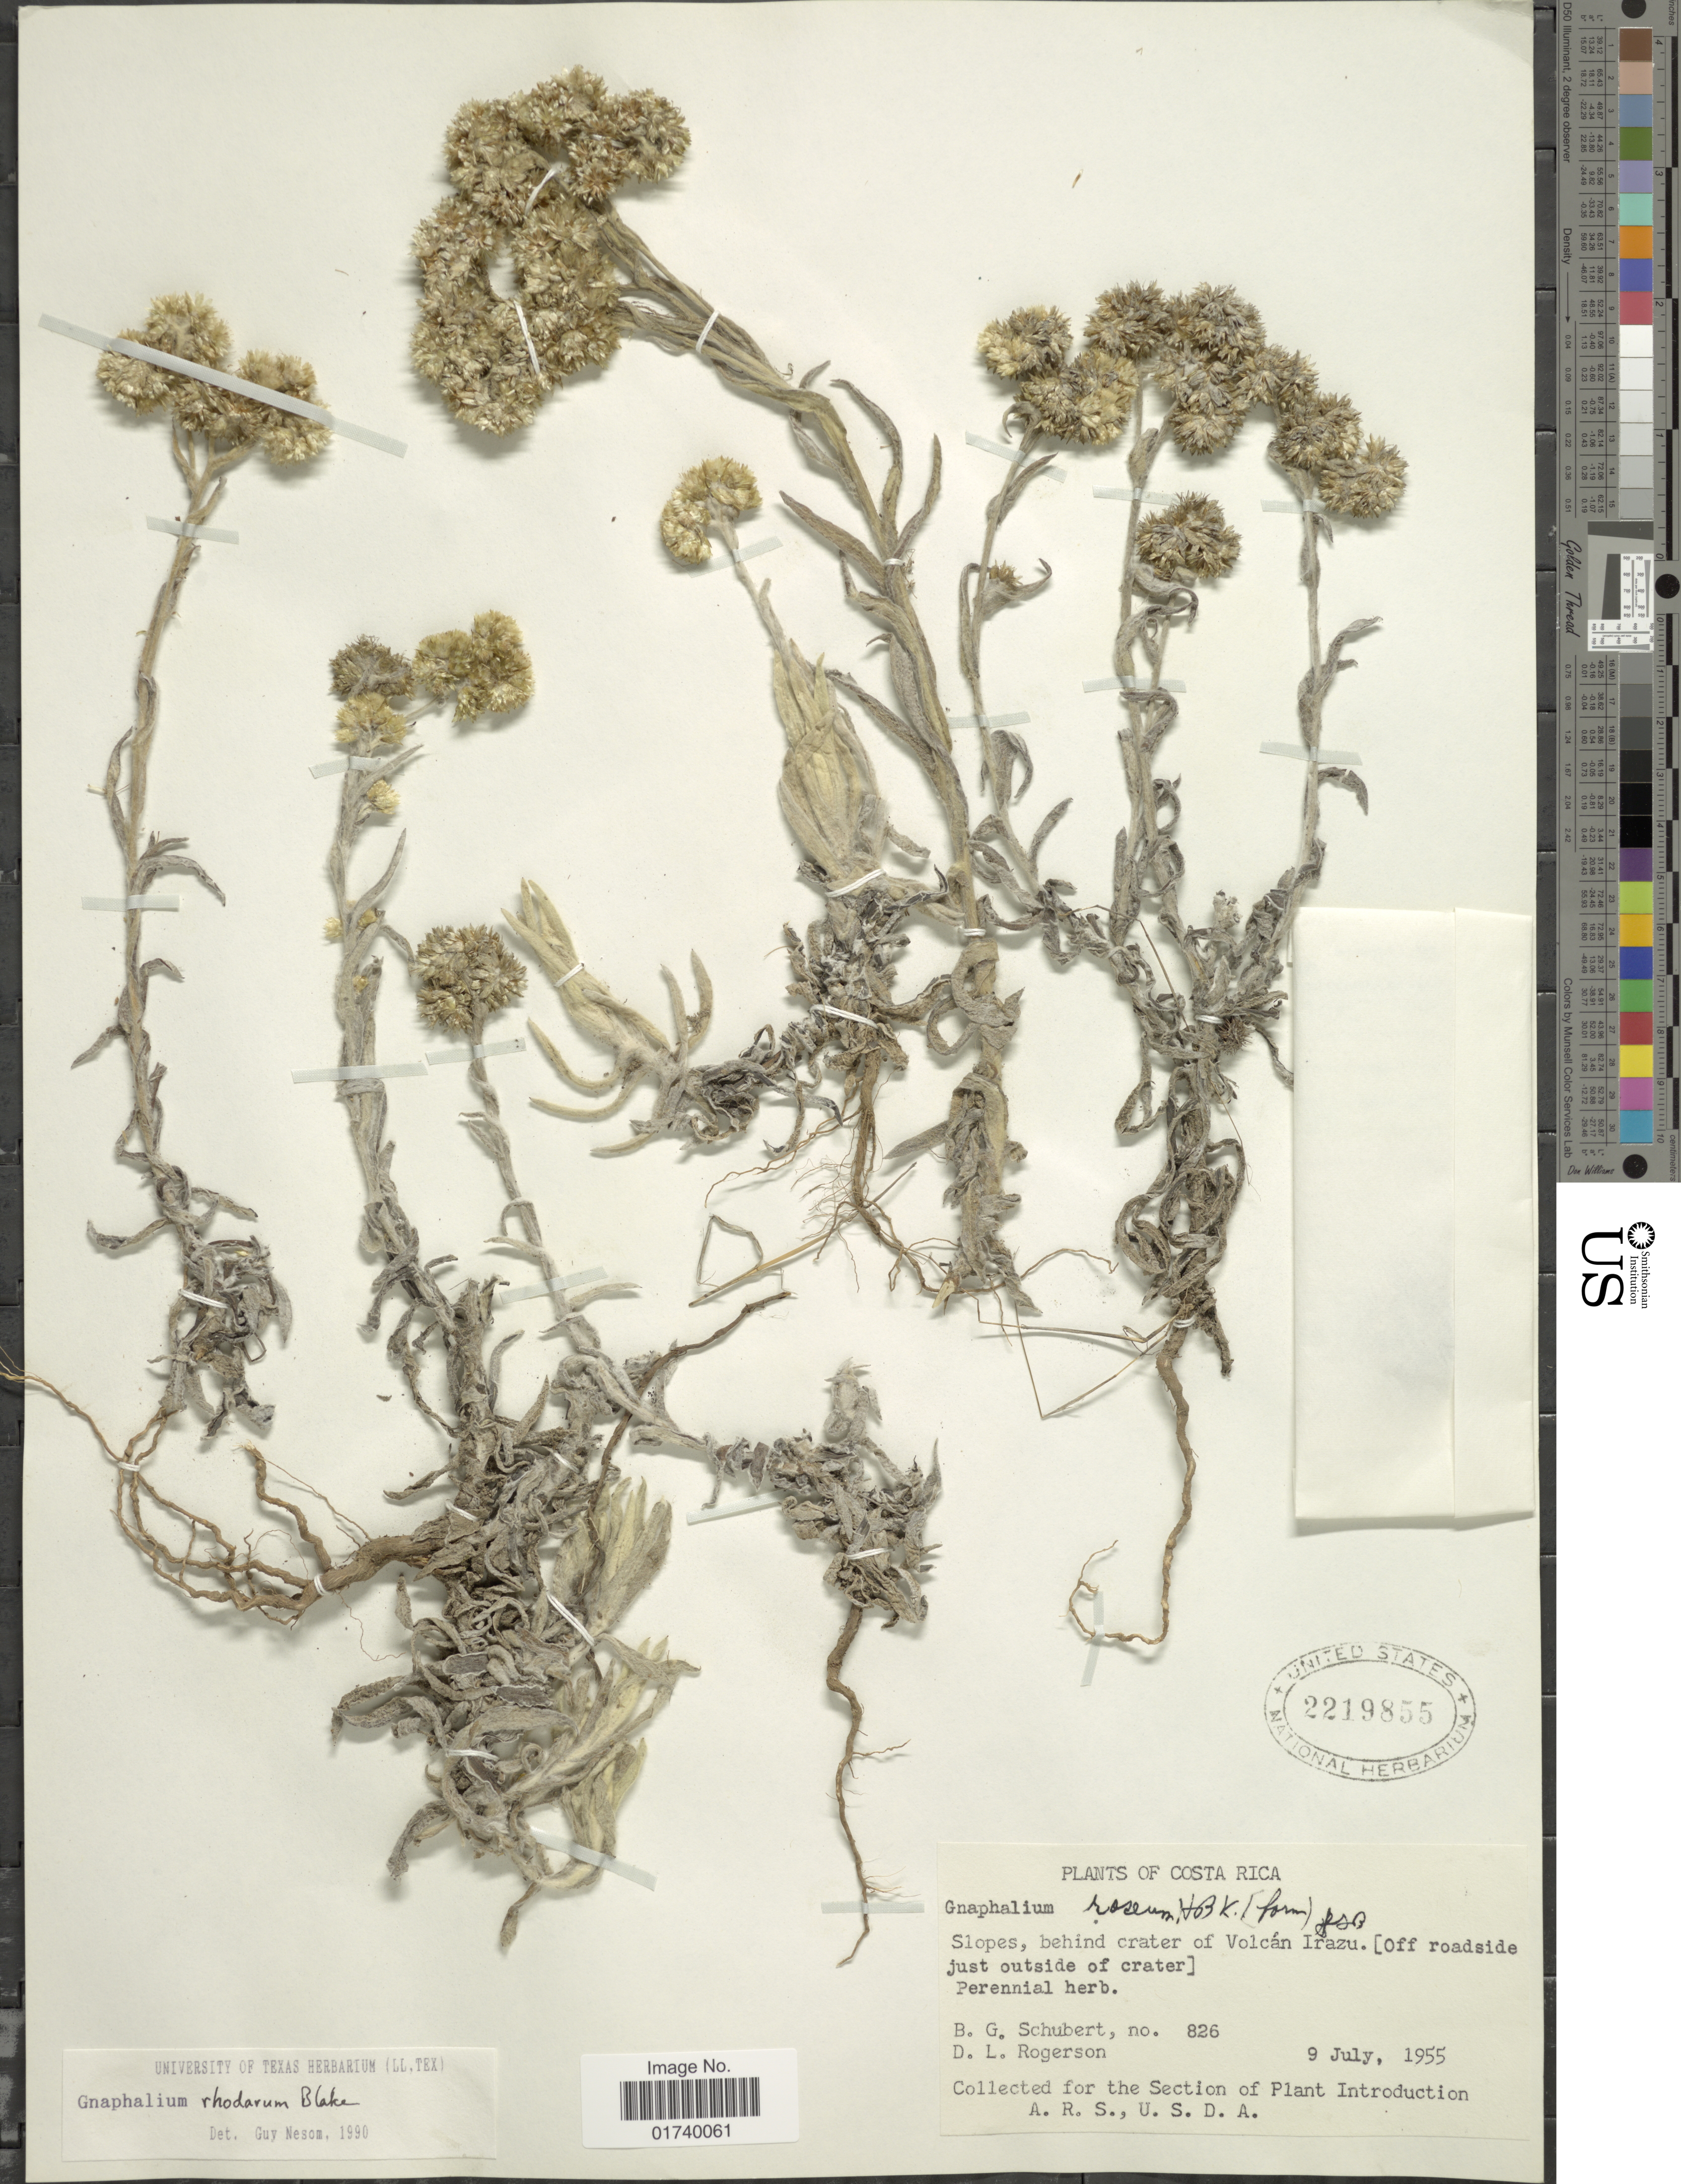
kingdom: Plantae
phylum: Tracheophyta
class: Magnoliopsida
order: Asterales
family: Asteraceae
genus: Pseudognaphalium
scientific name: Pseudognaphalium pruskii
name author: G.L. Nesom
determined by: Nesom, Guy L.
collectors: B. Schubert & D. Rogerson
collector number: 826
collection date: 1955-07-09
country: Costa Rica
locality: Slopes, behind crater of Volcan Irazu. [ Off roadside just outside of crater ]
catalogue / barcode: US 2219855